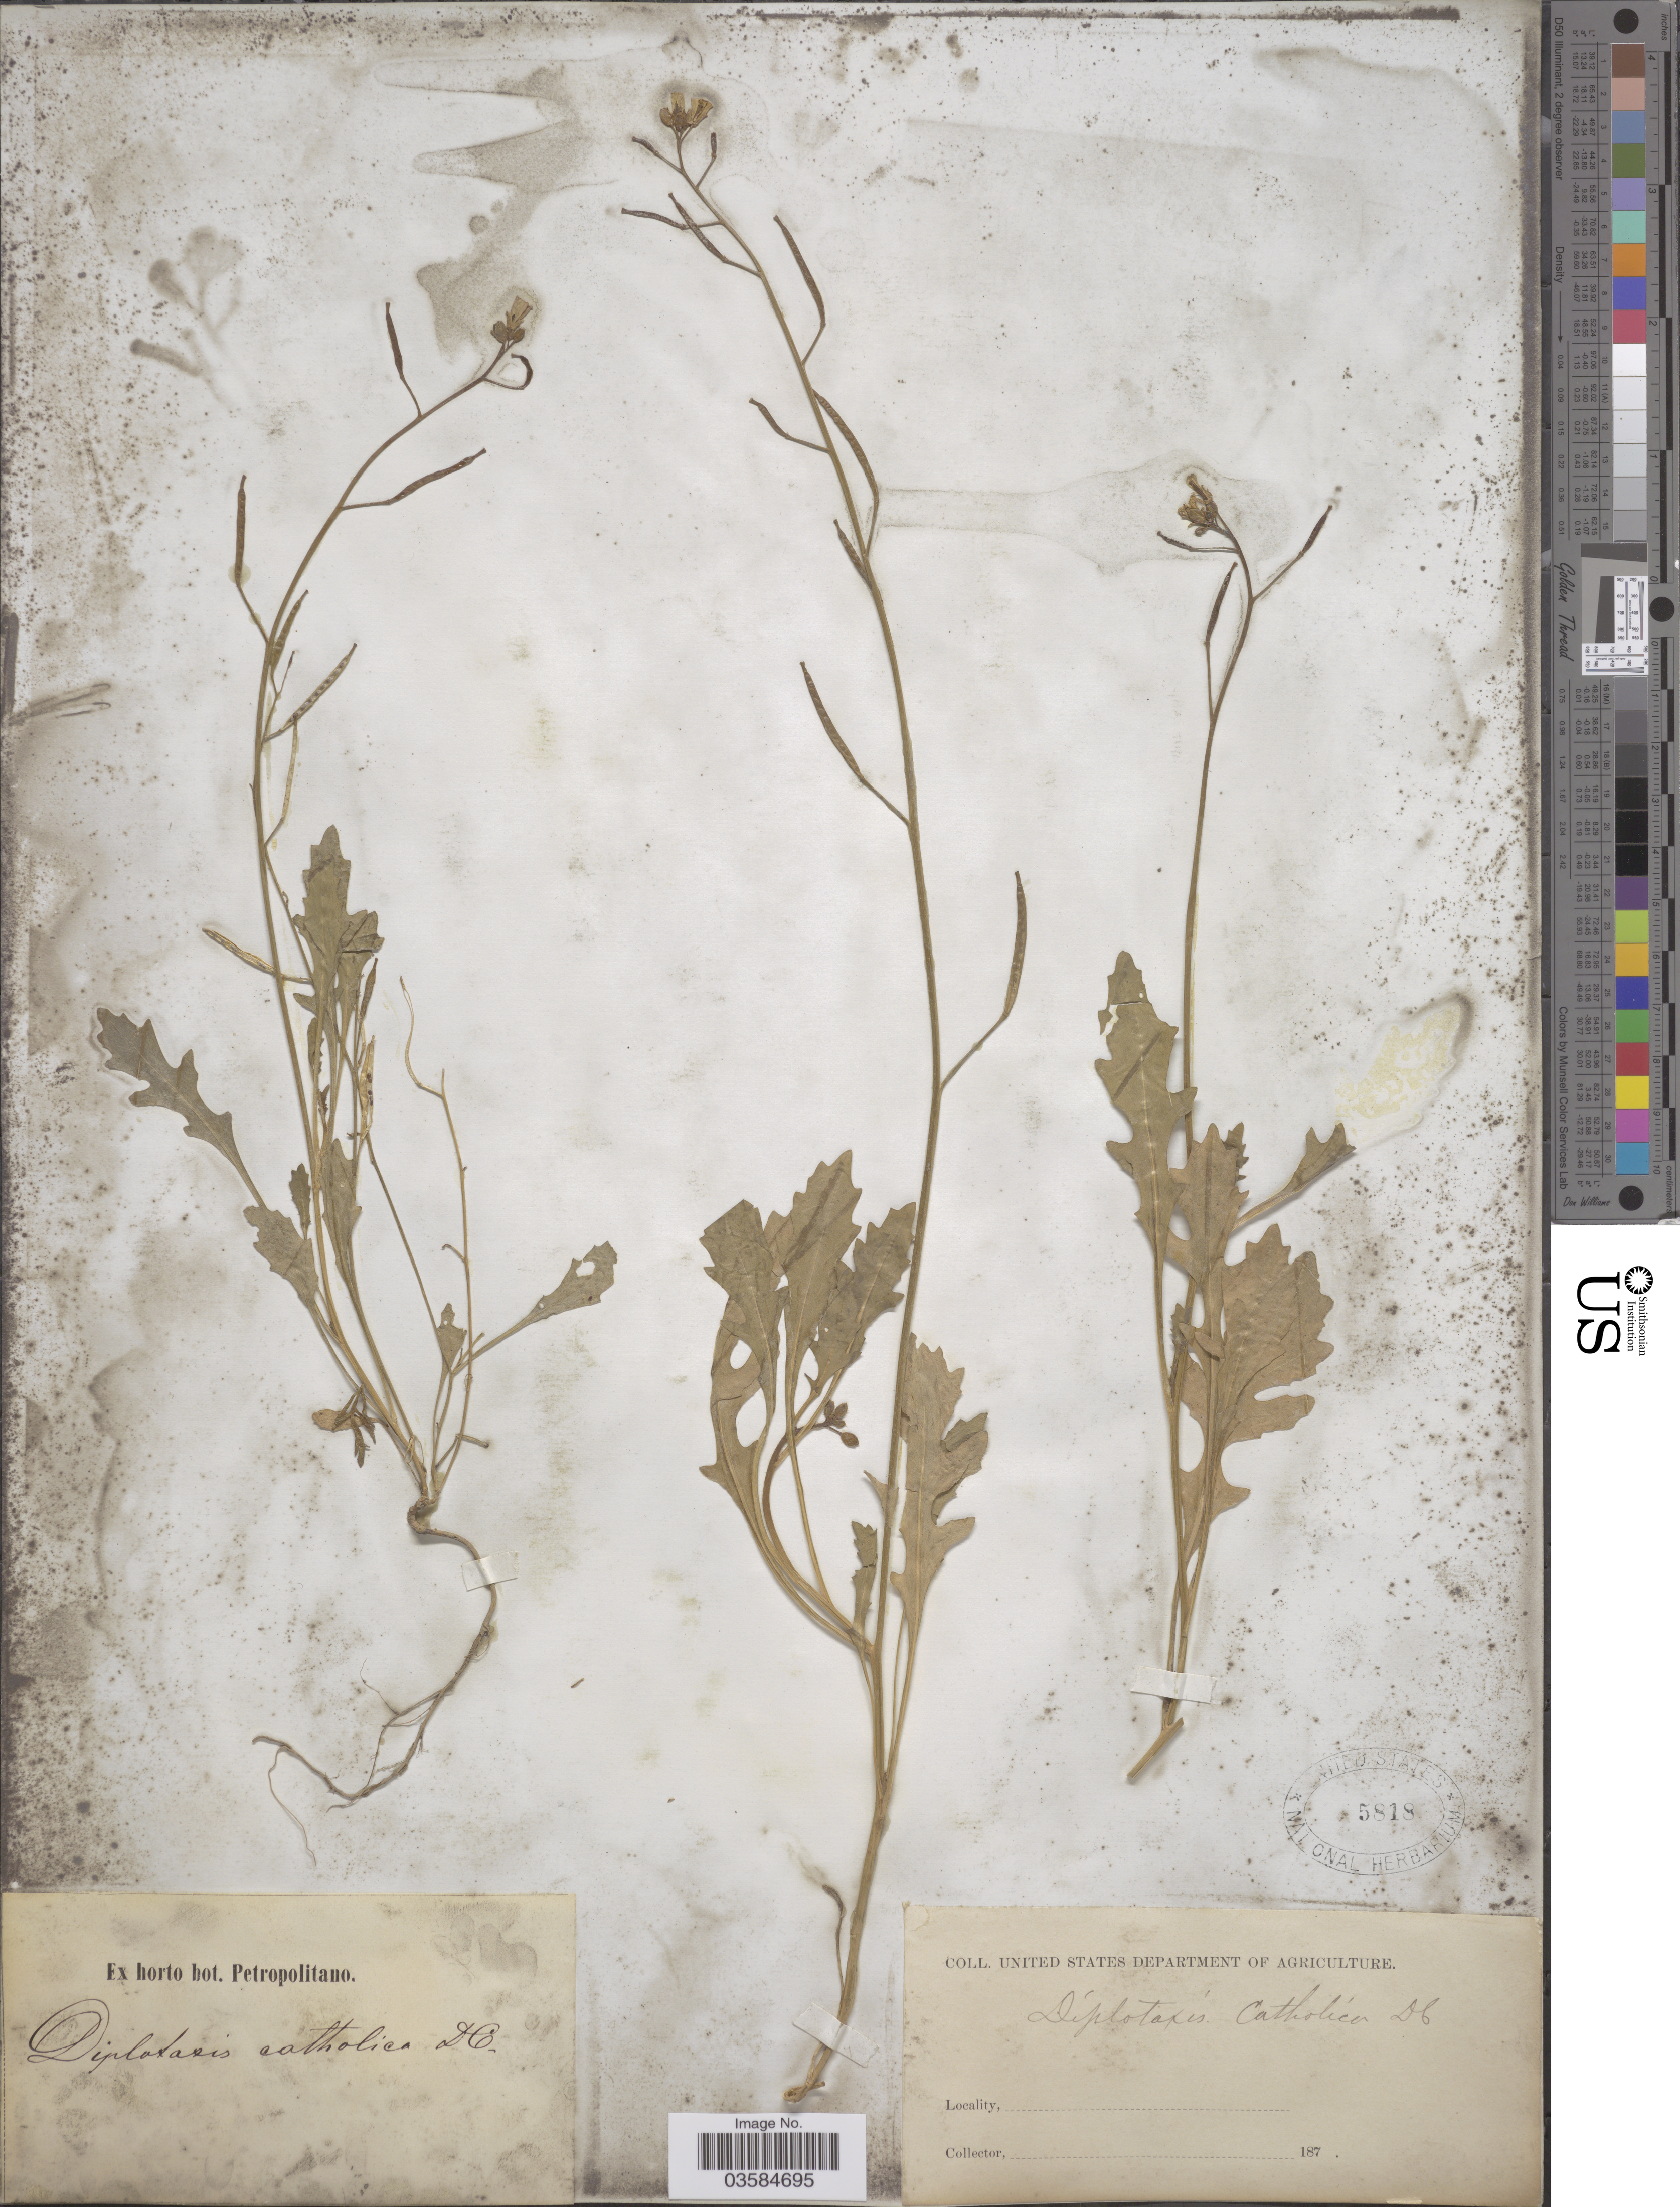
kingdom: Plantae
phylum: Tracheophyta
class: Magnoliopsida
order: Brassicales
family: Brassicaceae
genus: Diplotaxis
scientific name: Diplotaxis catholica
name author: (L.) DC.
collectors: ex Horto Bot. Petropolitano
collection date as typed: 187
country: United States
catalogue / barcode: US 5818